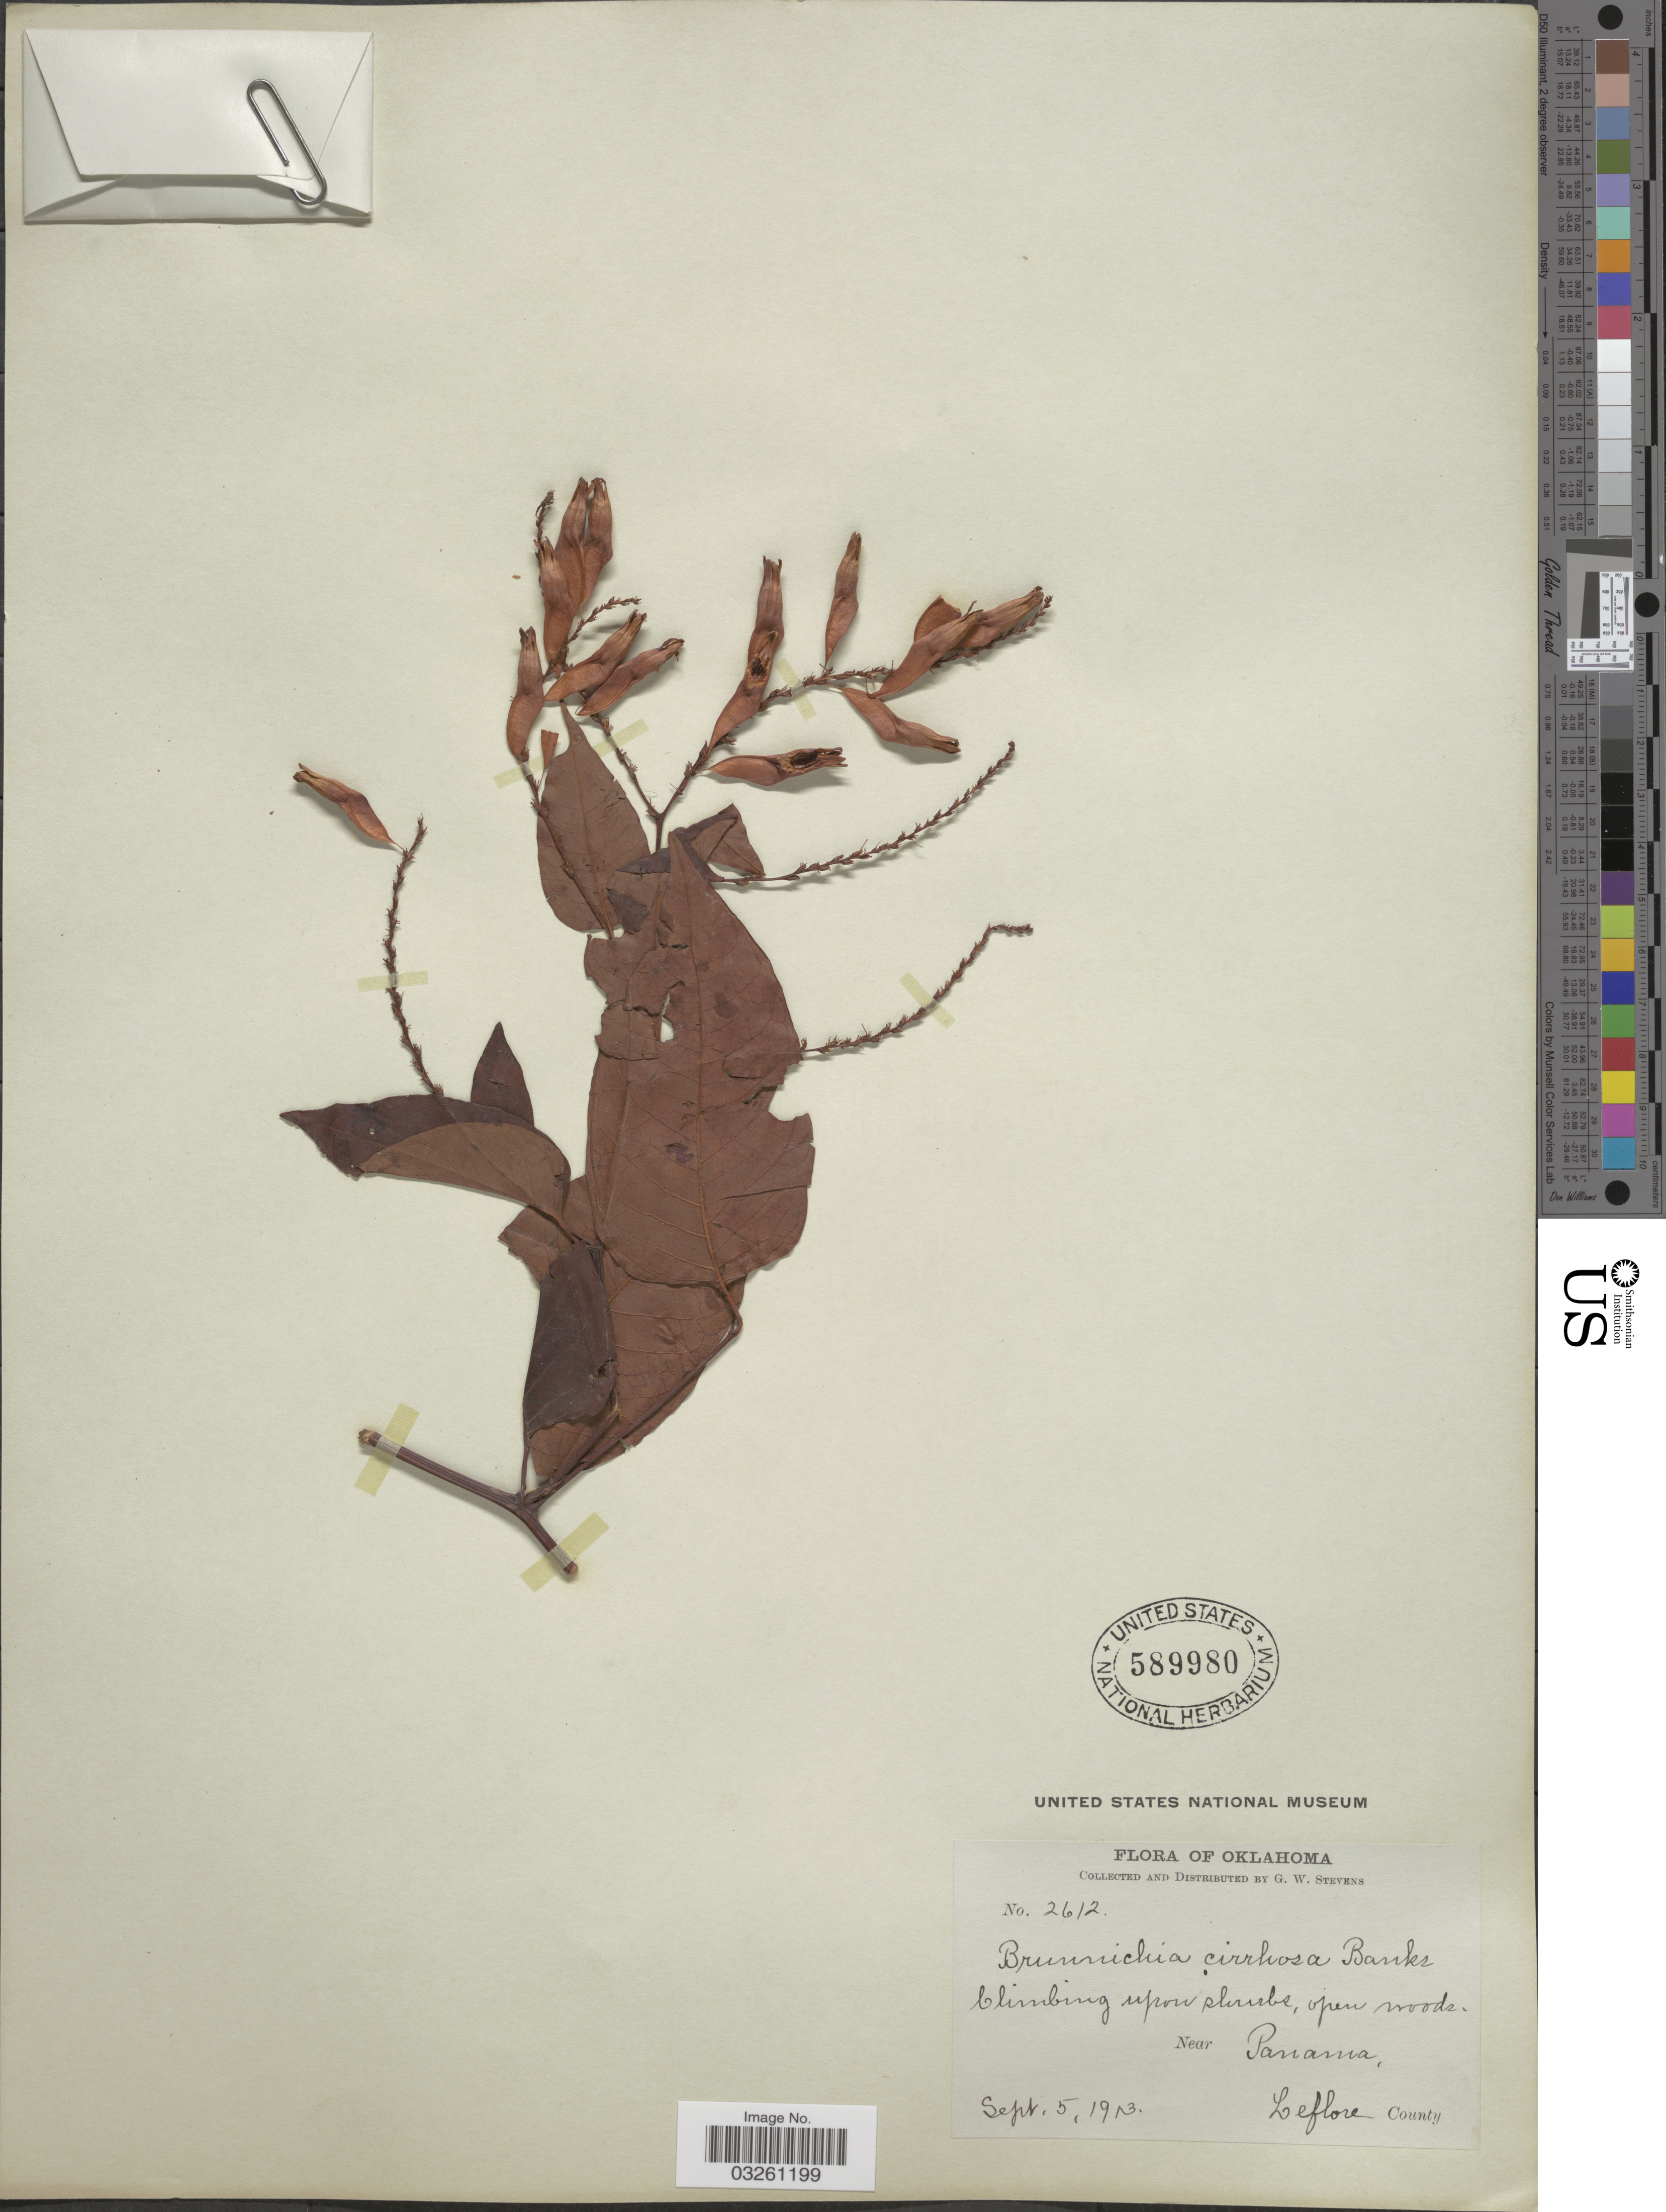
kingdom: Plantae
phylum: Tracheophyta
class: Magnoliopsida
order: Caryophyllales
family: Polygonaceae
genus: Brunnichia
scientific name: Brunnichia cirrhosa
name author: Gaertn.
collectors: G. W. Stevens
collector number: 2612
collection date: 1913-09-05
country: United States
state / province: Oklahoma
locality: Near Panama. Leflore County.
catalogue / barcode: US 589980